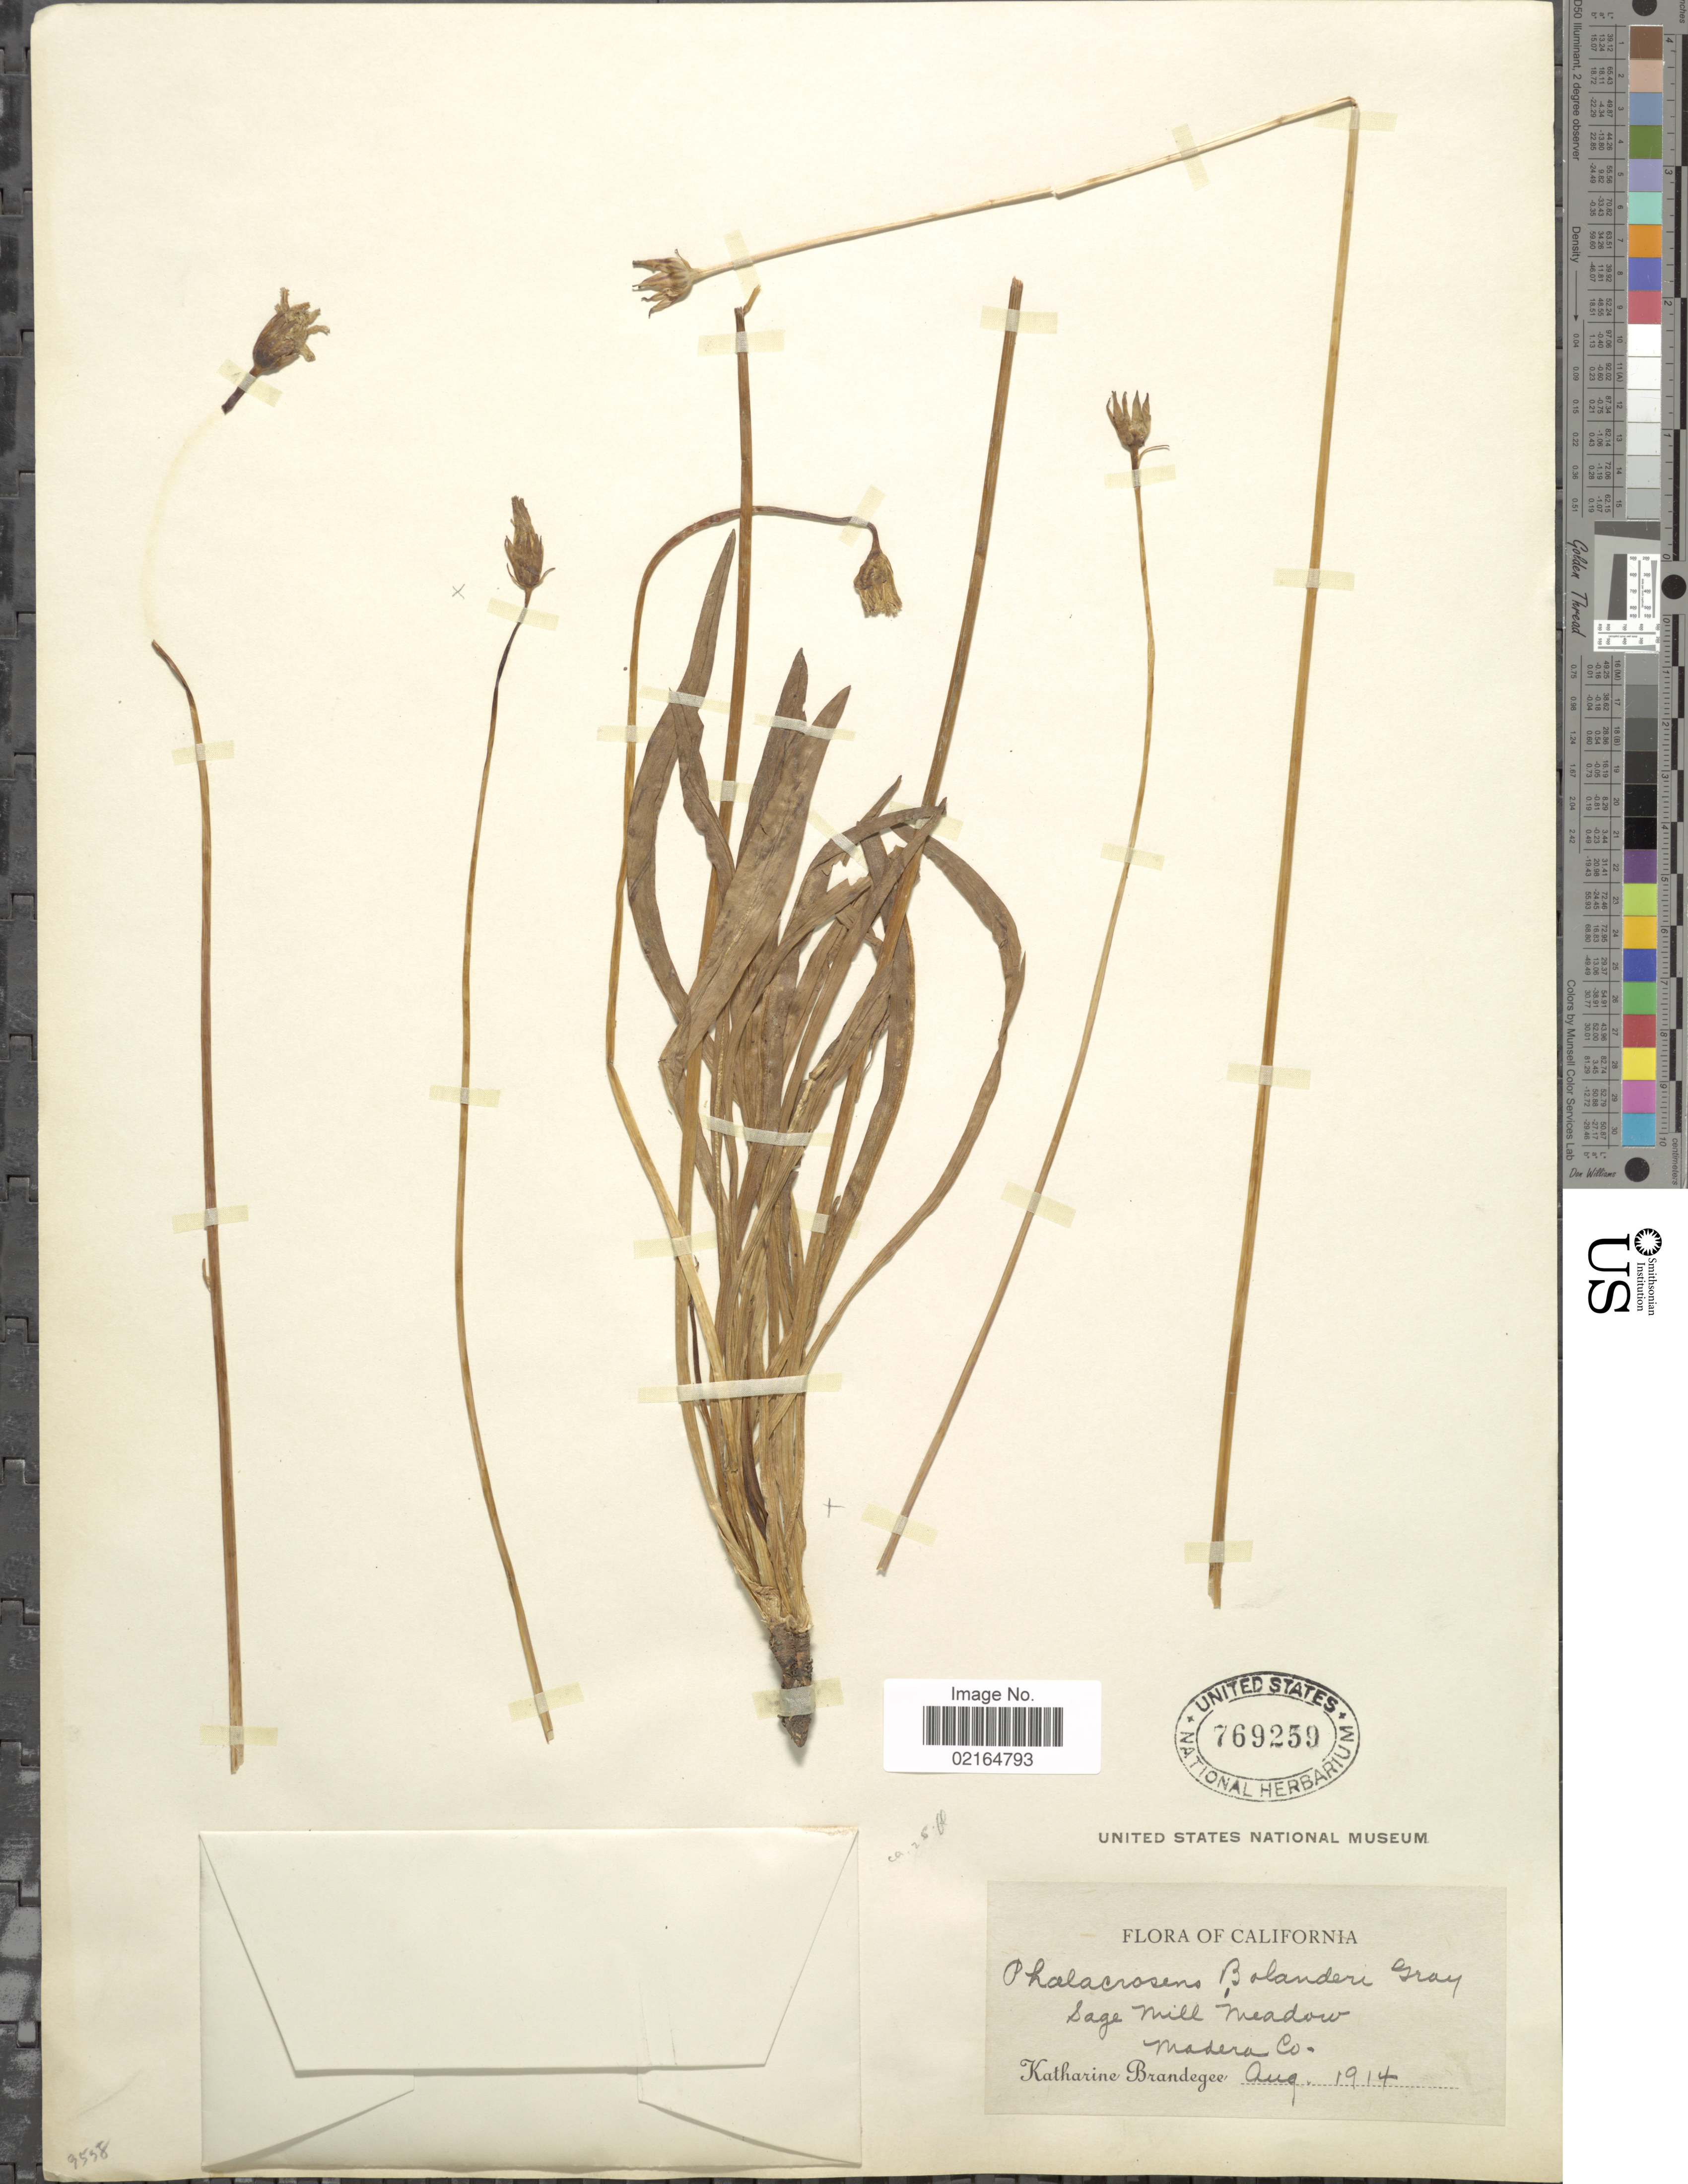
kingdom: Plantae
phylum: Tracheophyta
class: Magnoliopsida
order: Asterales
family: Asteraceae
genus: Microseris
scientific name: Microseris laciniata subsp. leptosepala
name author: (Nutt.) K.L. Chambers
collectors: M. K. Brandegee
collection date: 1914-08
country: United States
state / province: California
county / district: Madera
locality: Sage Mill Meadow, Madera Co.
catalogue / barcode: US 769259